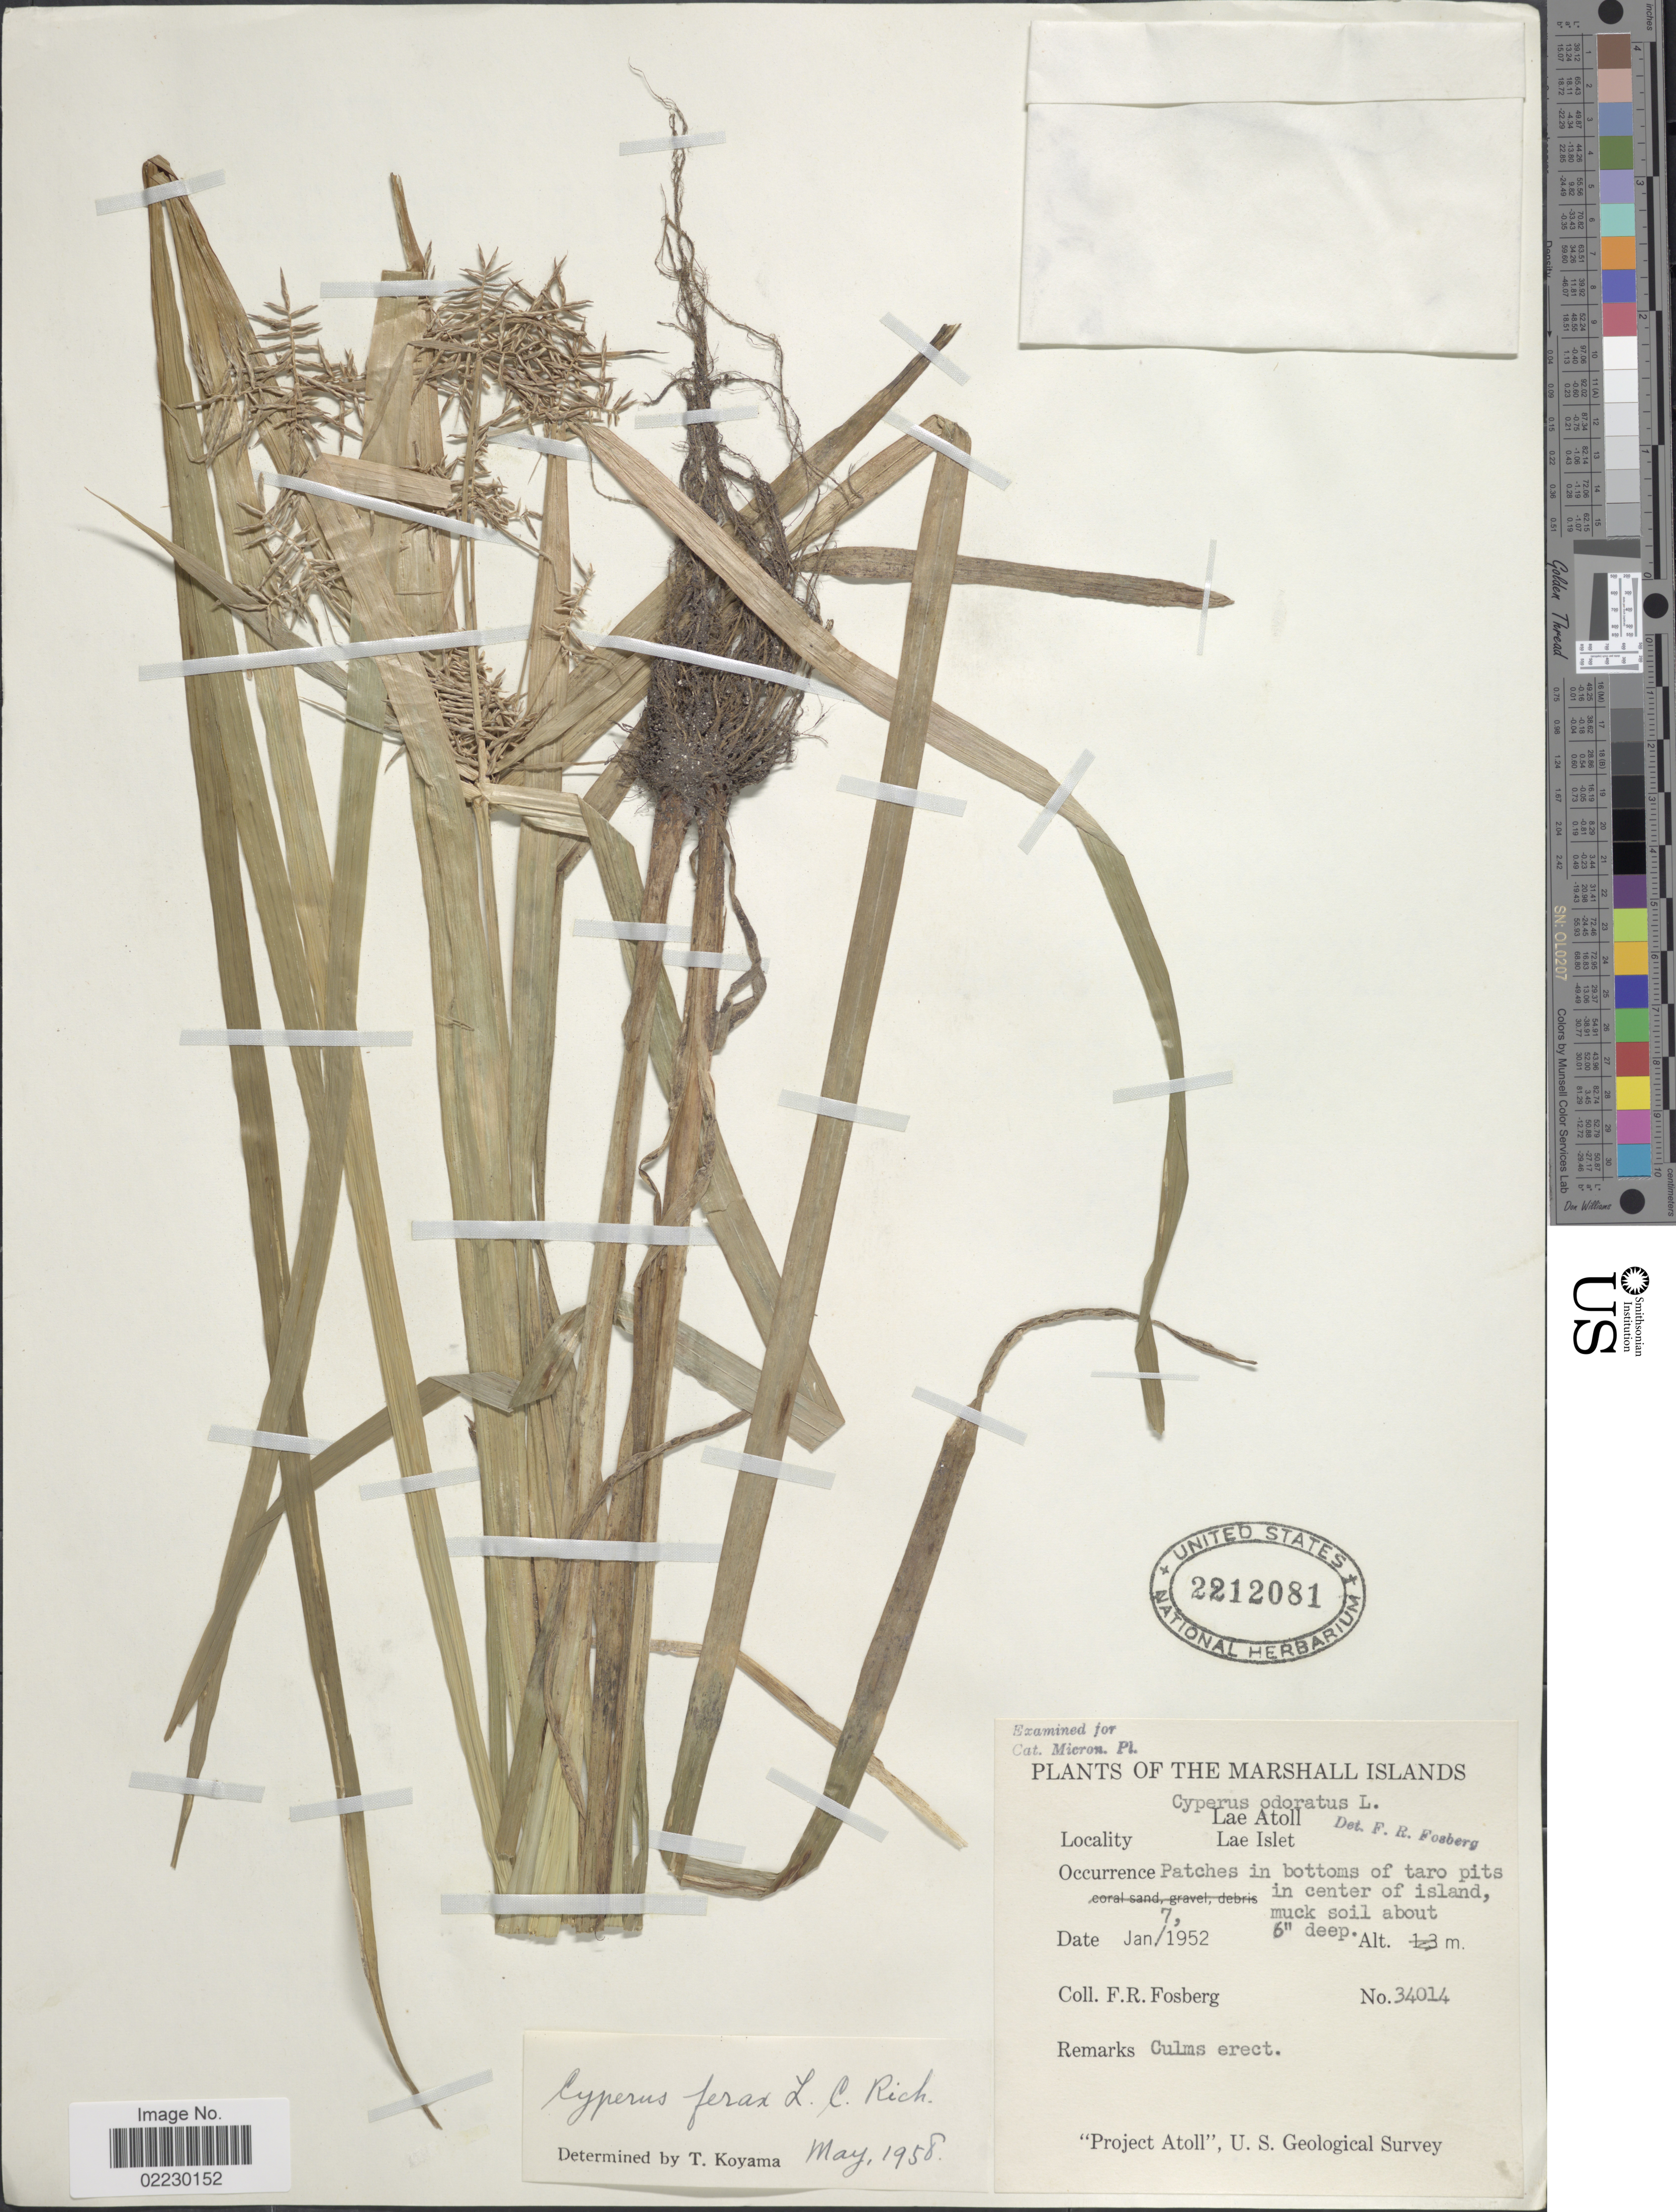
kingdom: Plantae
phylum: Tracheophyta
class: Liliopsida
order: Poales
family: Cyperaceae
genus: Cyperus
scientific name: Cyperus odoratus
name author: L.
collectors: F. R. Fosberg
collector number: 34014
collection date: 1952-01-07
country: Marshall Islands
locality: Lae Atoll, Lae Islet, center of island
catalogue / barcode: US 2212081